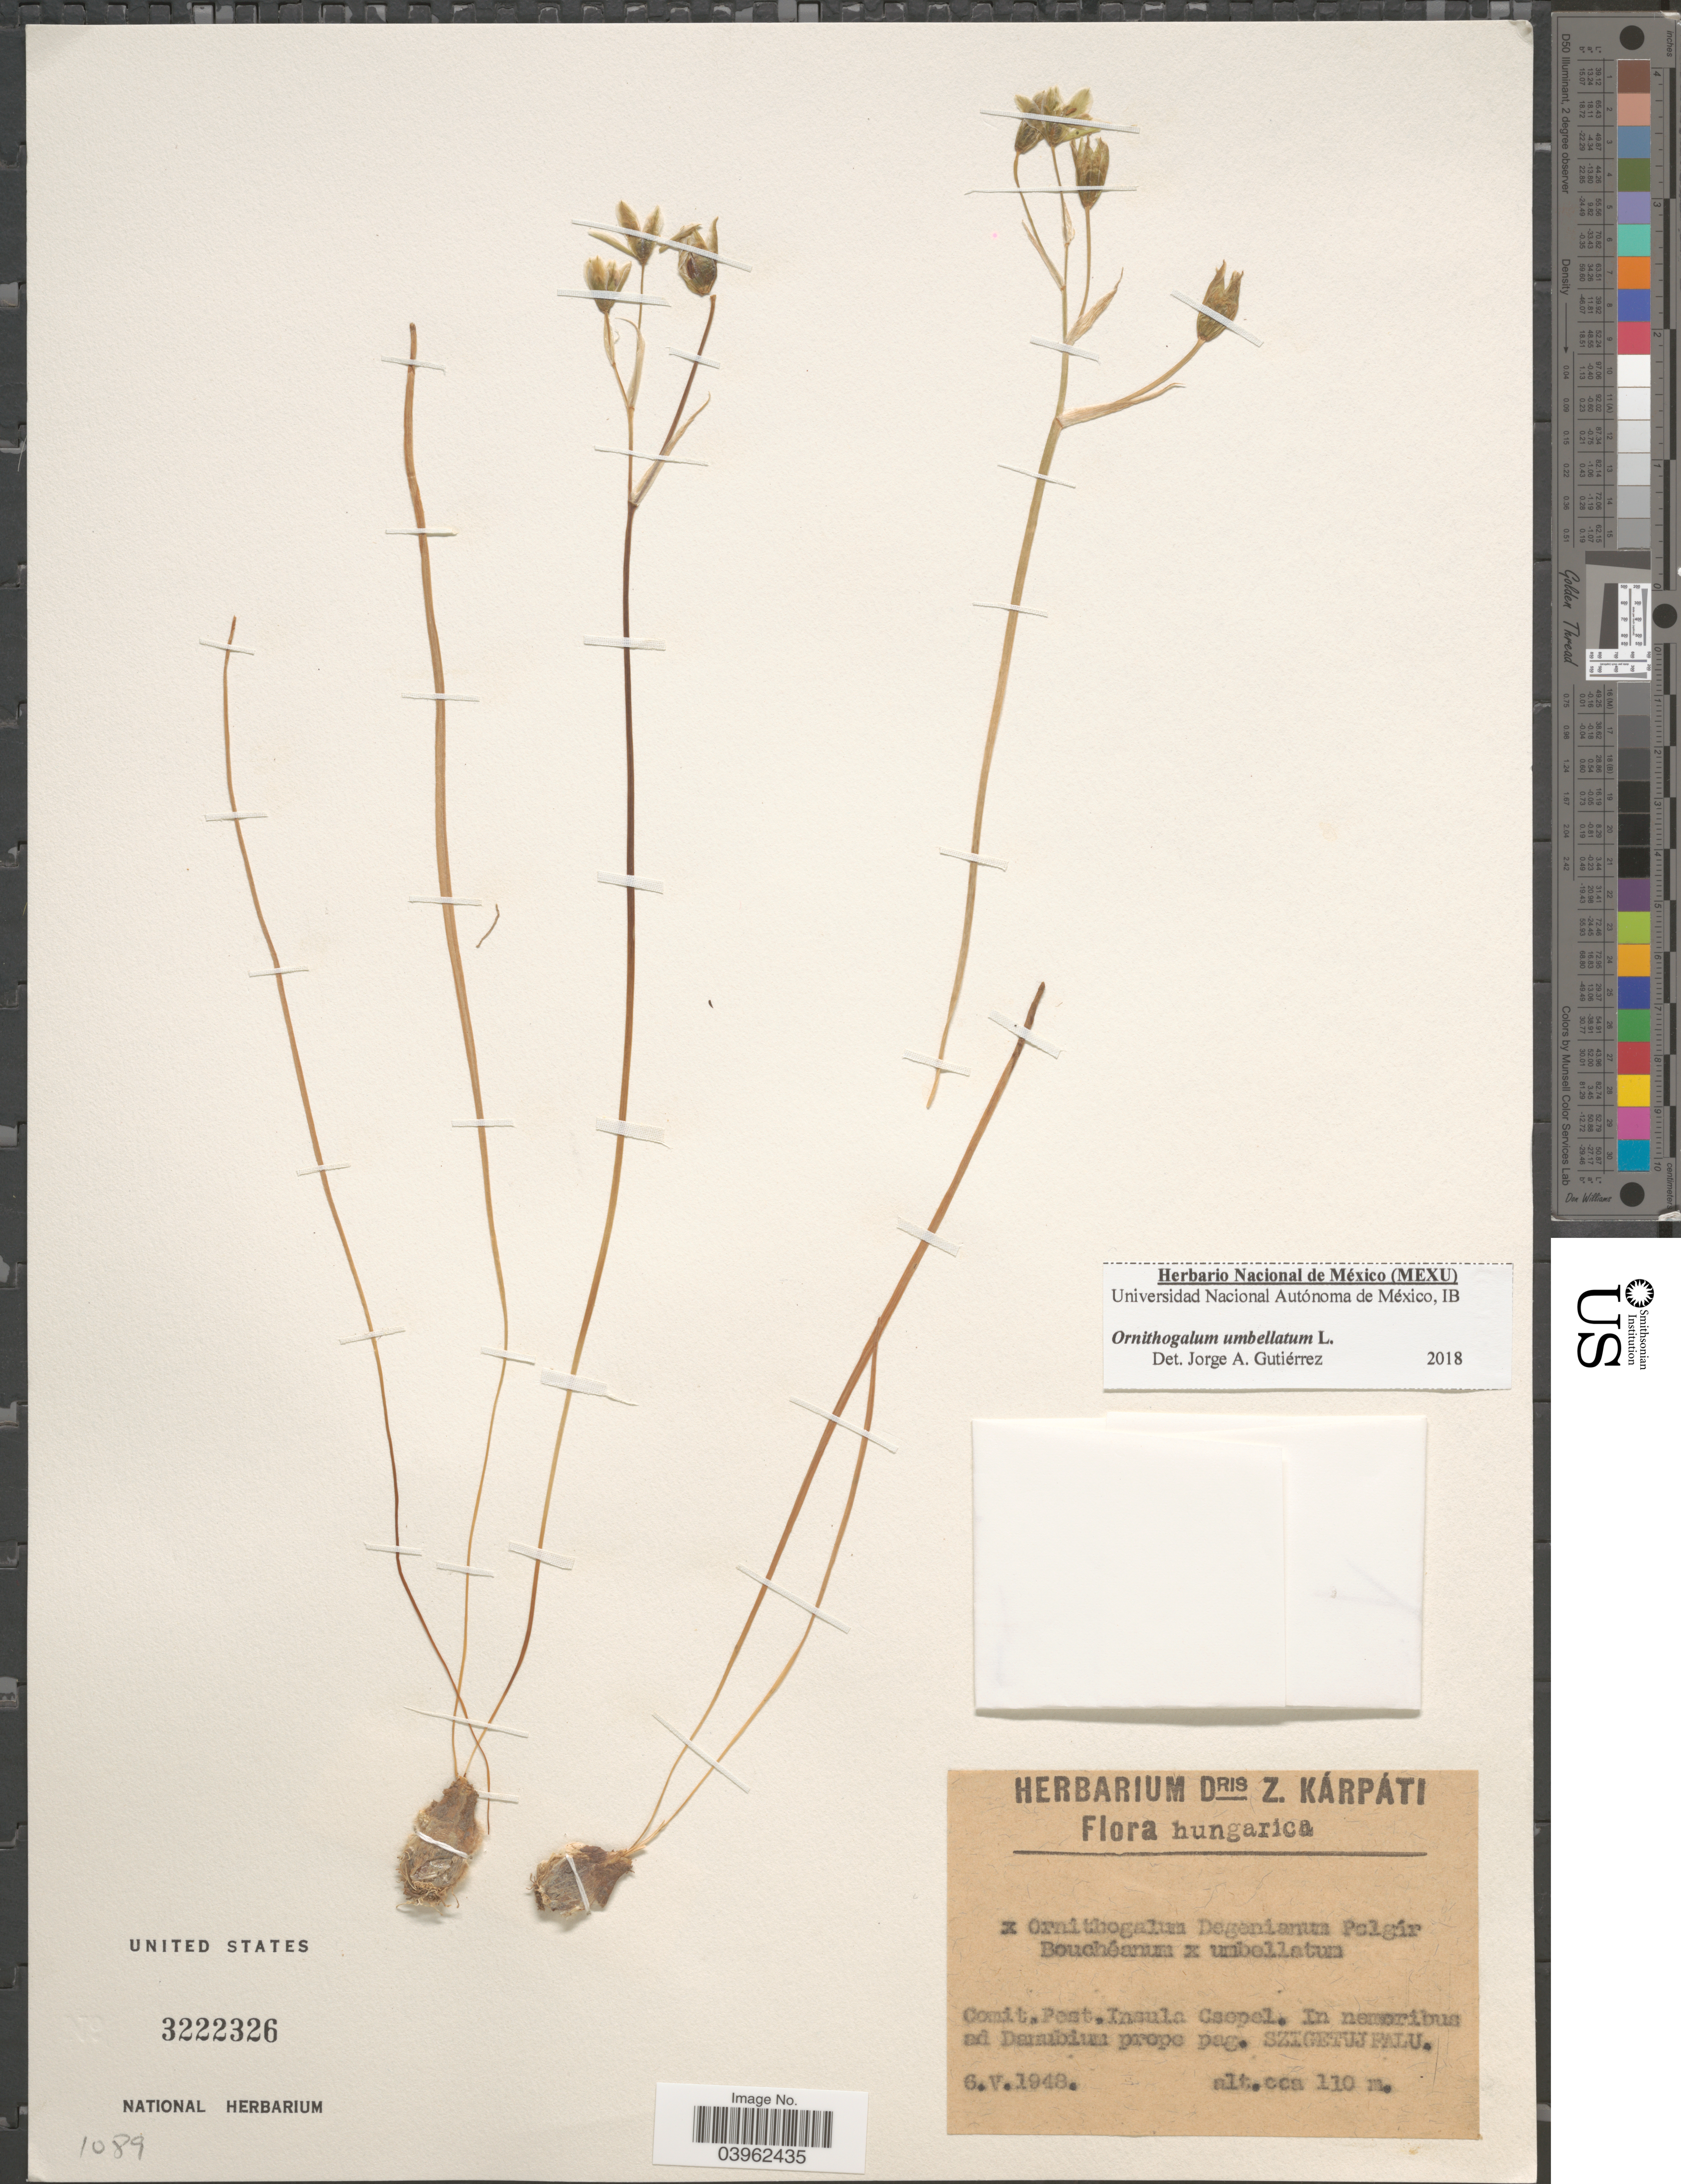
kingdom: Plantae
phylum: Tracheophyta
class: Liliopsida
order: Asparagales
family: Asparagaceae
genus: Ornithogalum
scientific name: Ornithogalum umbellatum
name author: L.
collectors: ex herb. Dris Z. Karpati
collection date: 1948-05-06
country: Hungary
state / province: Pest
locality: Comit. Pest. Insula Csepel. In nemoribus ad Danubium prope pag. Szigetuj Falu.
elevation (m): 110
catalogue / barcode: US 3222326